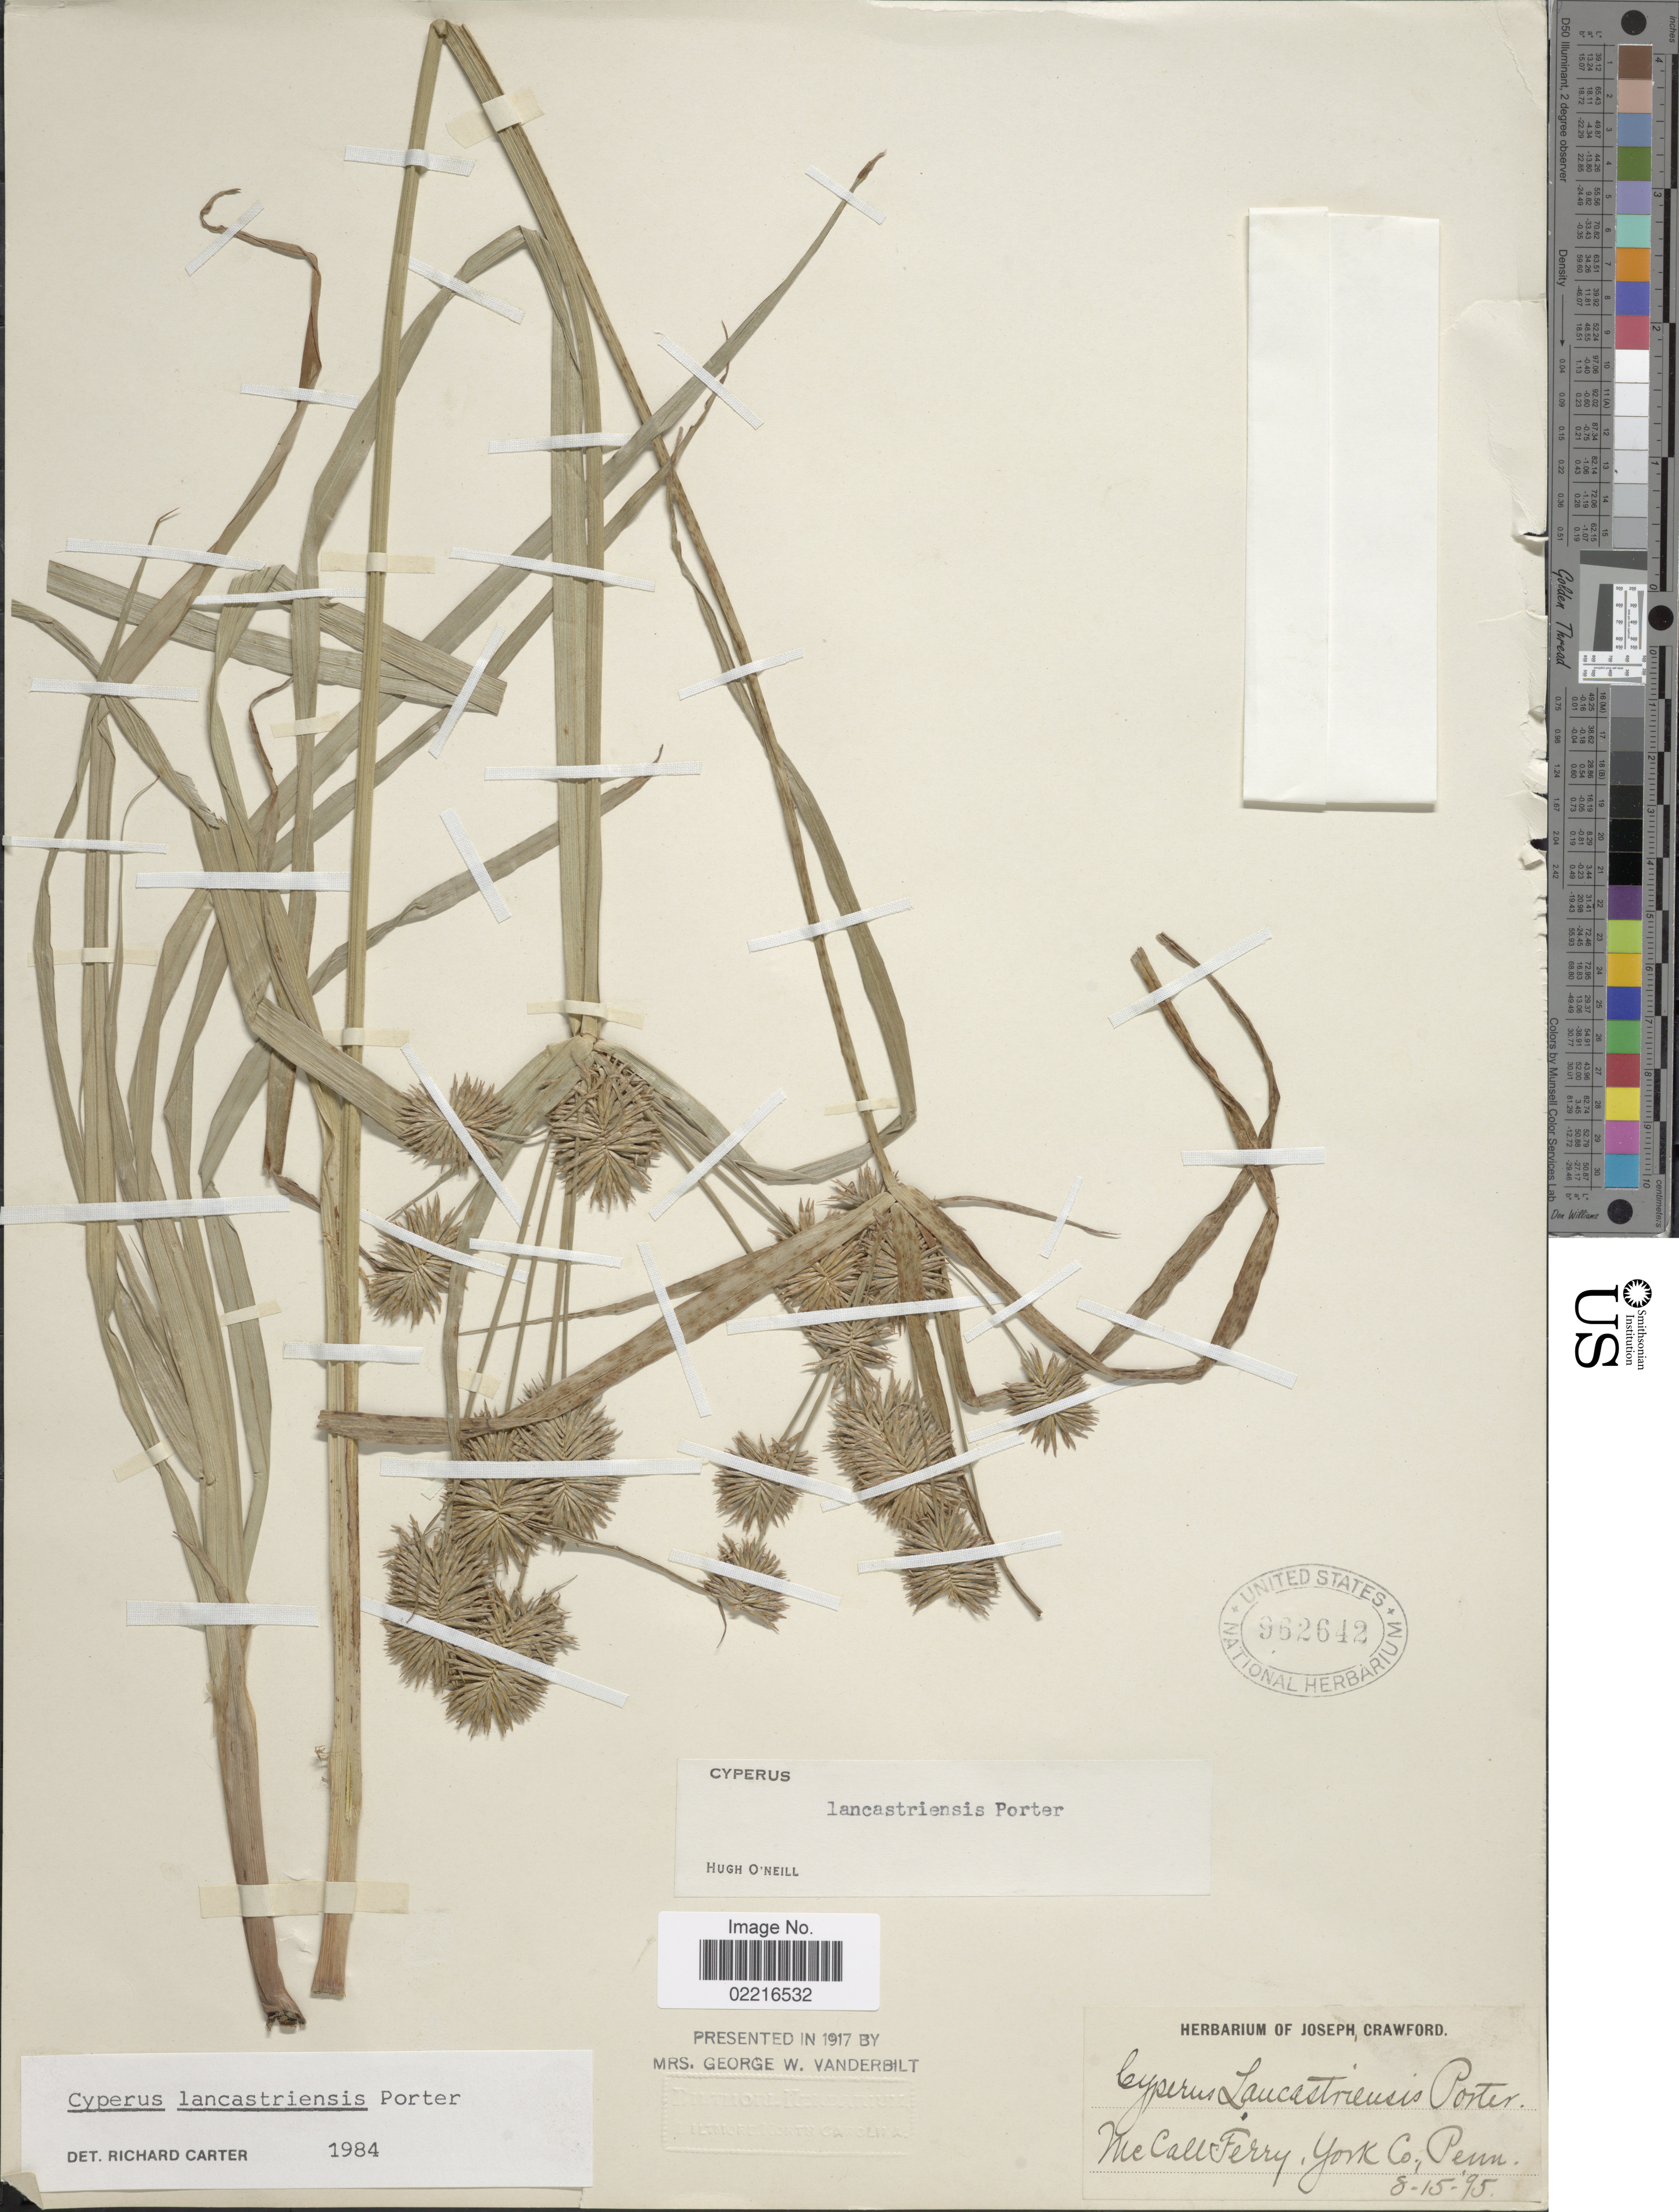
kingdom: Plantae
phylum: Tracheophyta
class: Liliopsida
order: Poales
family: Cyperaceae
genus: Cyperus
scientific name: Cyperus lancastriensis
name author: Porter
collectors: ex herb. Joseph Crawford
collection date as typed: Transcribed d/m/y: 15/8/95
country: United States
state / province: Pennsylvania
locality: McCall Ferry, York Co, Penn.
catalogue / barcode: US 962642